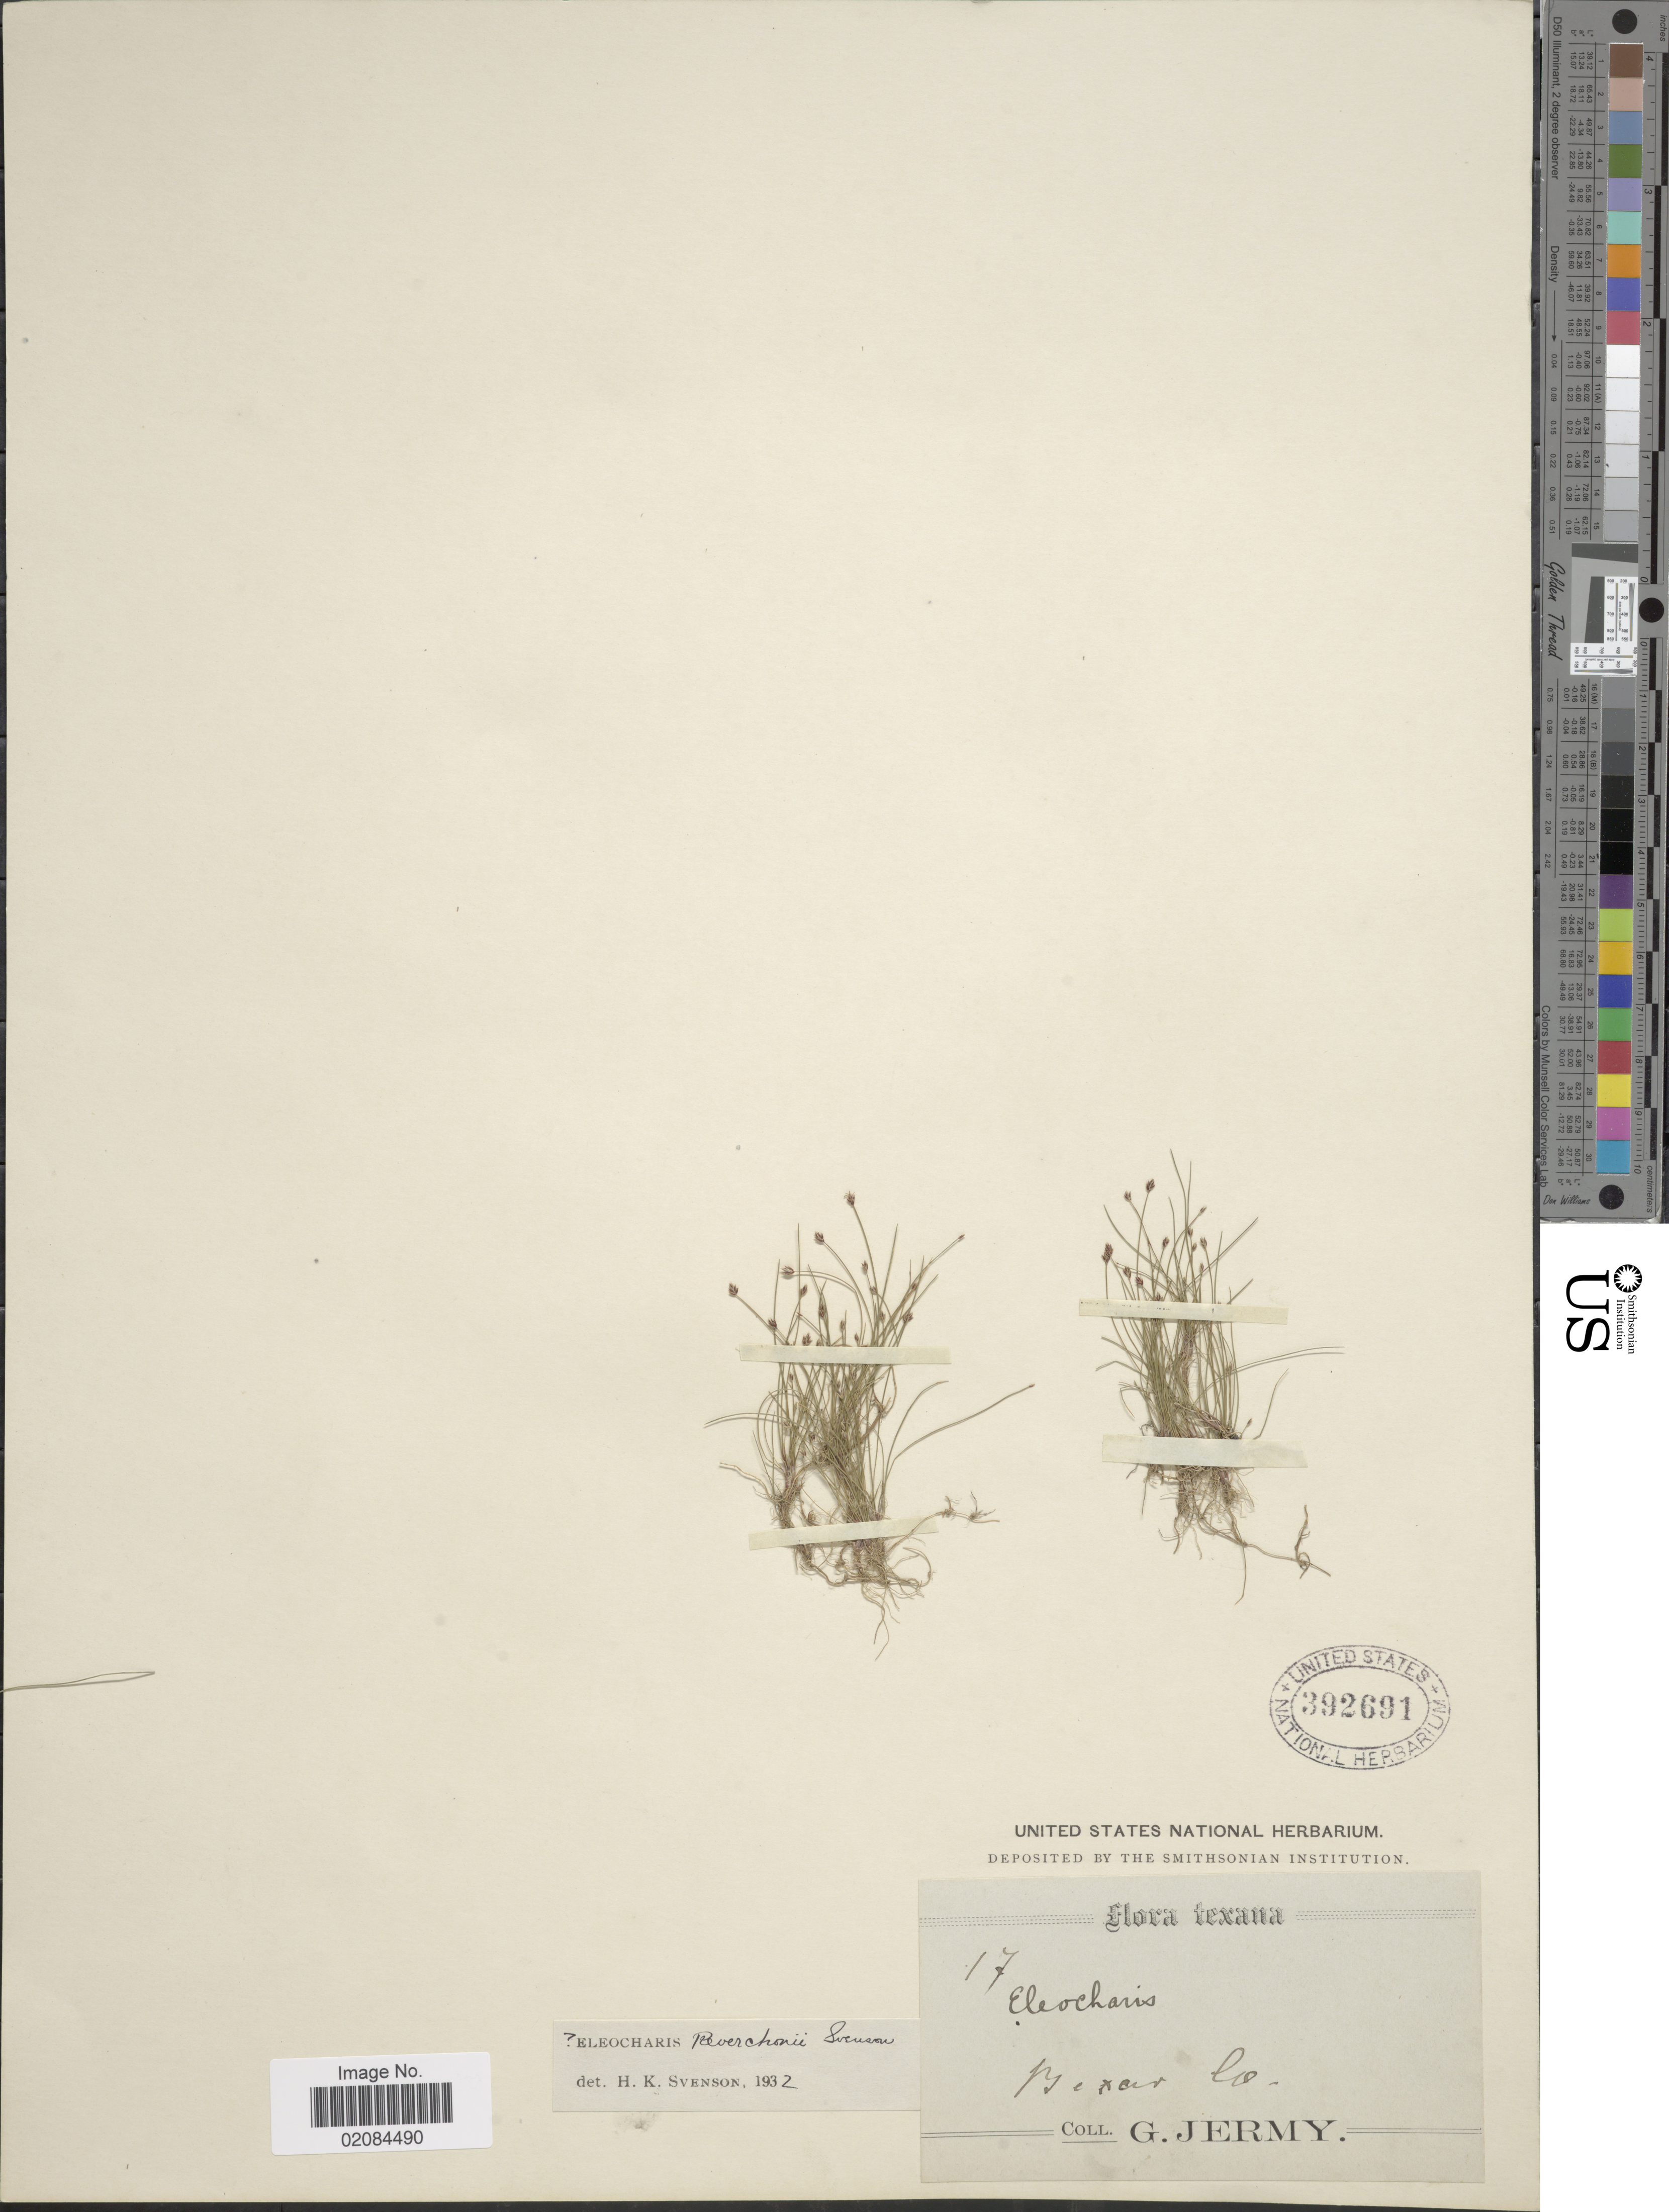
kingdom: Plantae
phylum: Tracheophyta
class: Liliopsida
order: Poales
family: Cyperaceae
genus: Eleocharis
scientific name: Eleocharis reverchonii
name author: Svenson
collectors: G. Jermy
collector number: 17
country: United States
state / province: Texas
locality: Bexar Co.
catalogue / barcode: US 392691